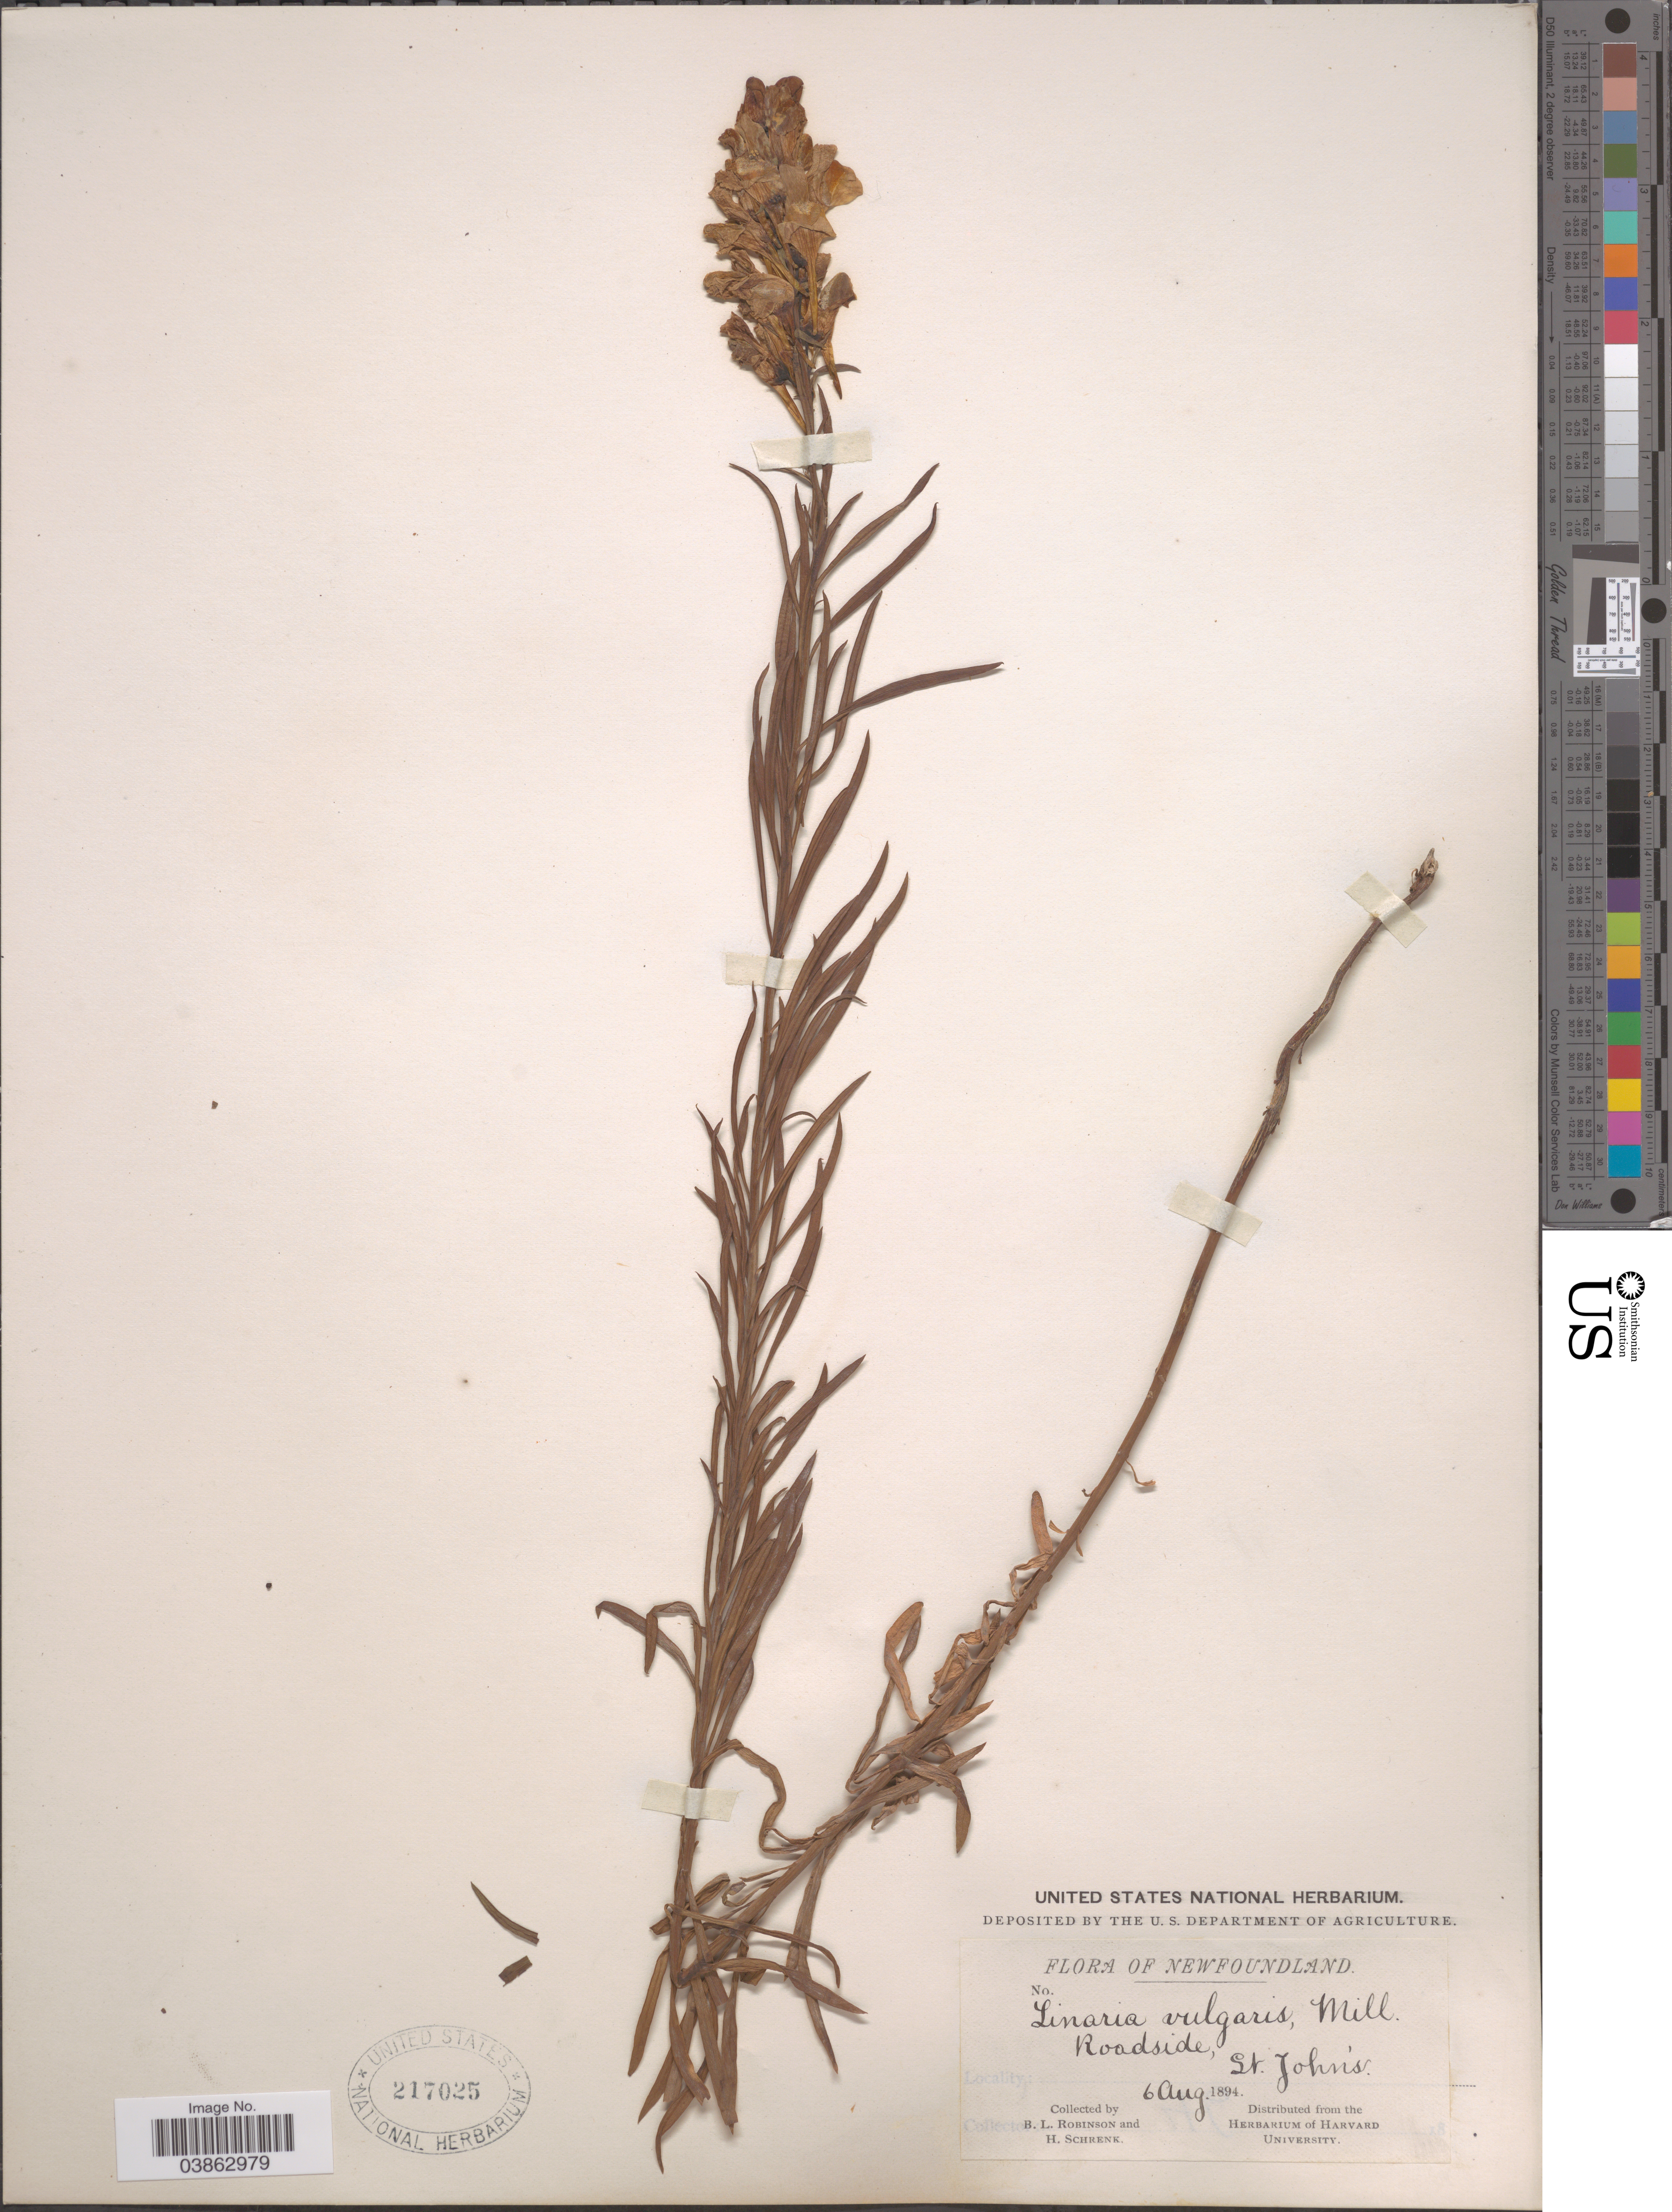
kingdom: Plantae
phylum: Tracheophyta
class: Magnoliopsida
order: Lamiales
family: Plantaginaceae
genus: Linaria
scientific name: Linaria vulgaris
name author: Mill.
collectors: B. L. Robinson & H. Schrenk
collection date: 1894-08-06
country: Canada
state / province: Newfoundland and Labrador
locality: Roadside, St. John's.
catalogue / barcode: US 217025